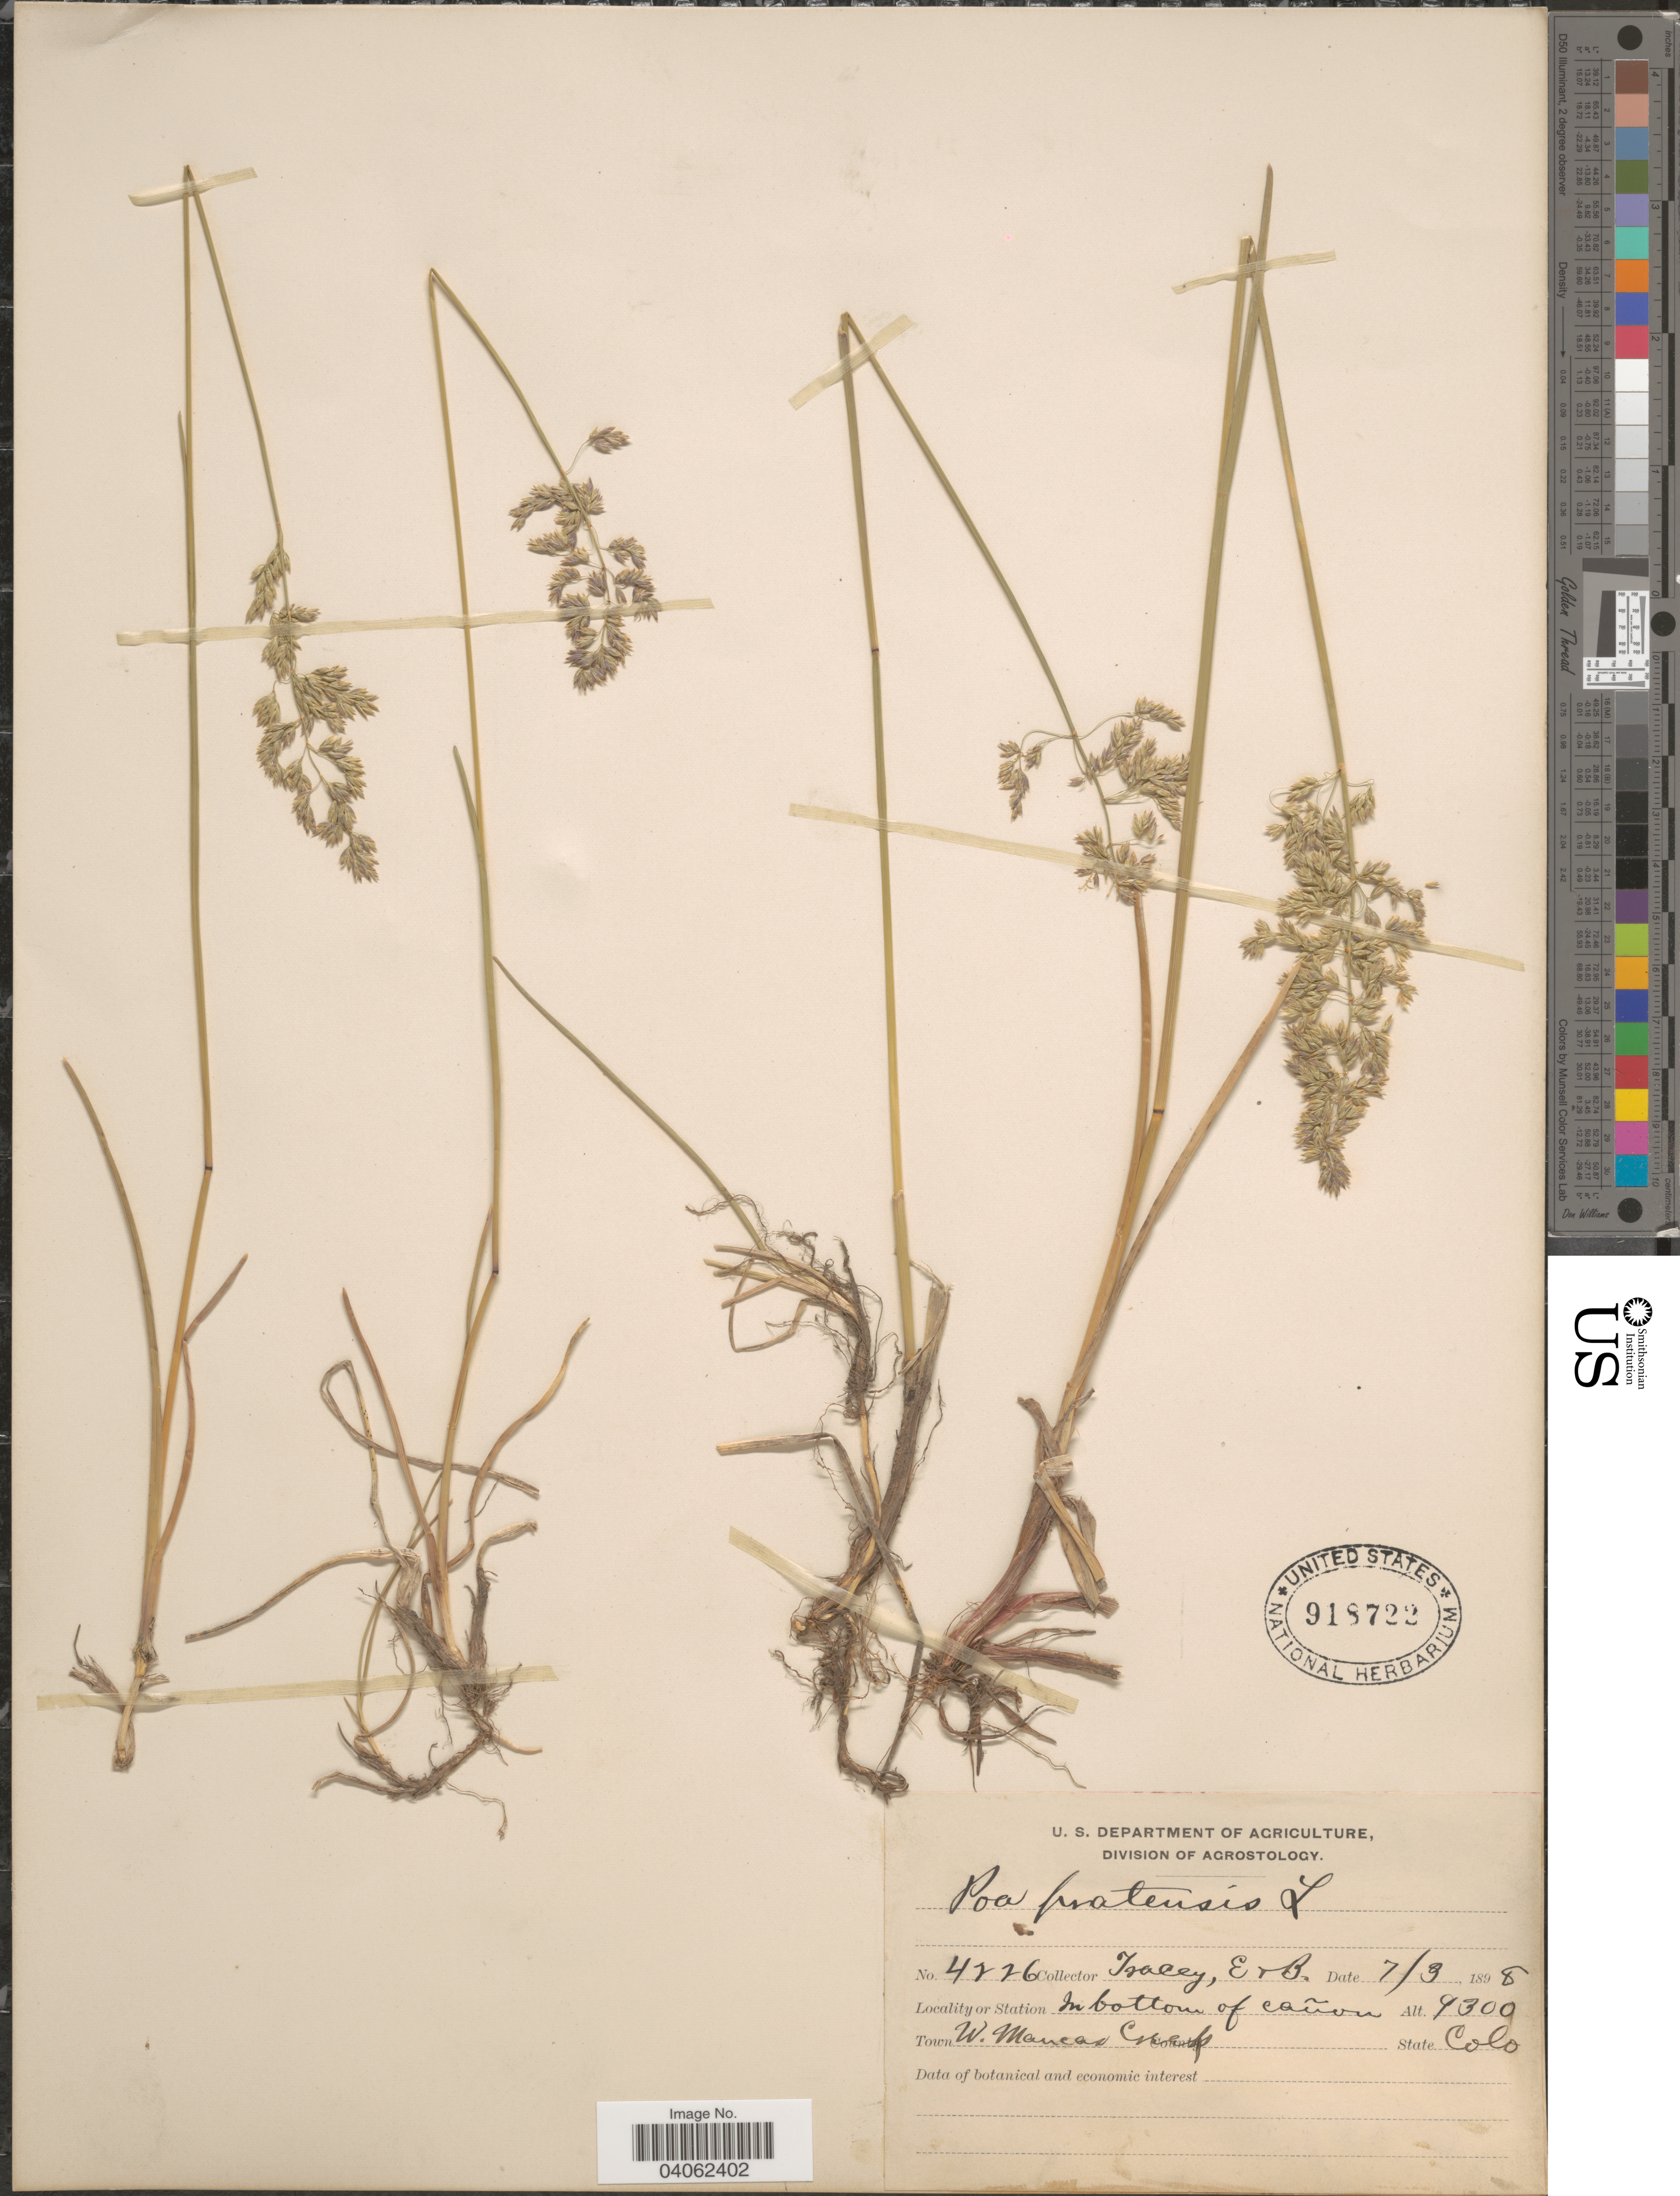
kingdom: Plantae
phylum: Tracheophyta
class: Liliopsida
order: Poales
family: Poaceae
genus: Poa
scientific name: Poa pratensis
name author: L.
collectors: E. Tracey & B. Tracey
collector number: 4226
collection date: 1898-07-03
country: United States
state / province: Colorado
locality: Town W. Mancos Creek.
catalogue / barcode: US 918722